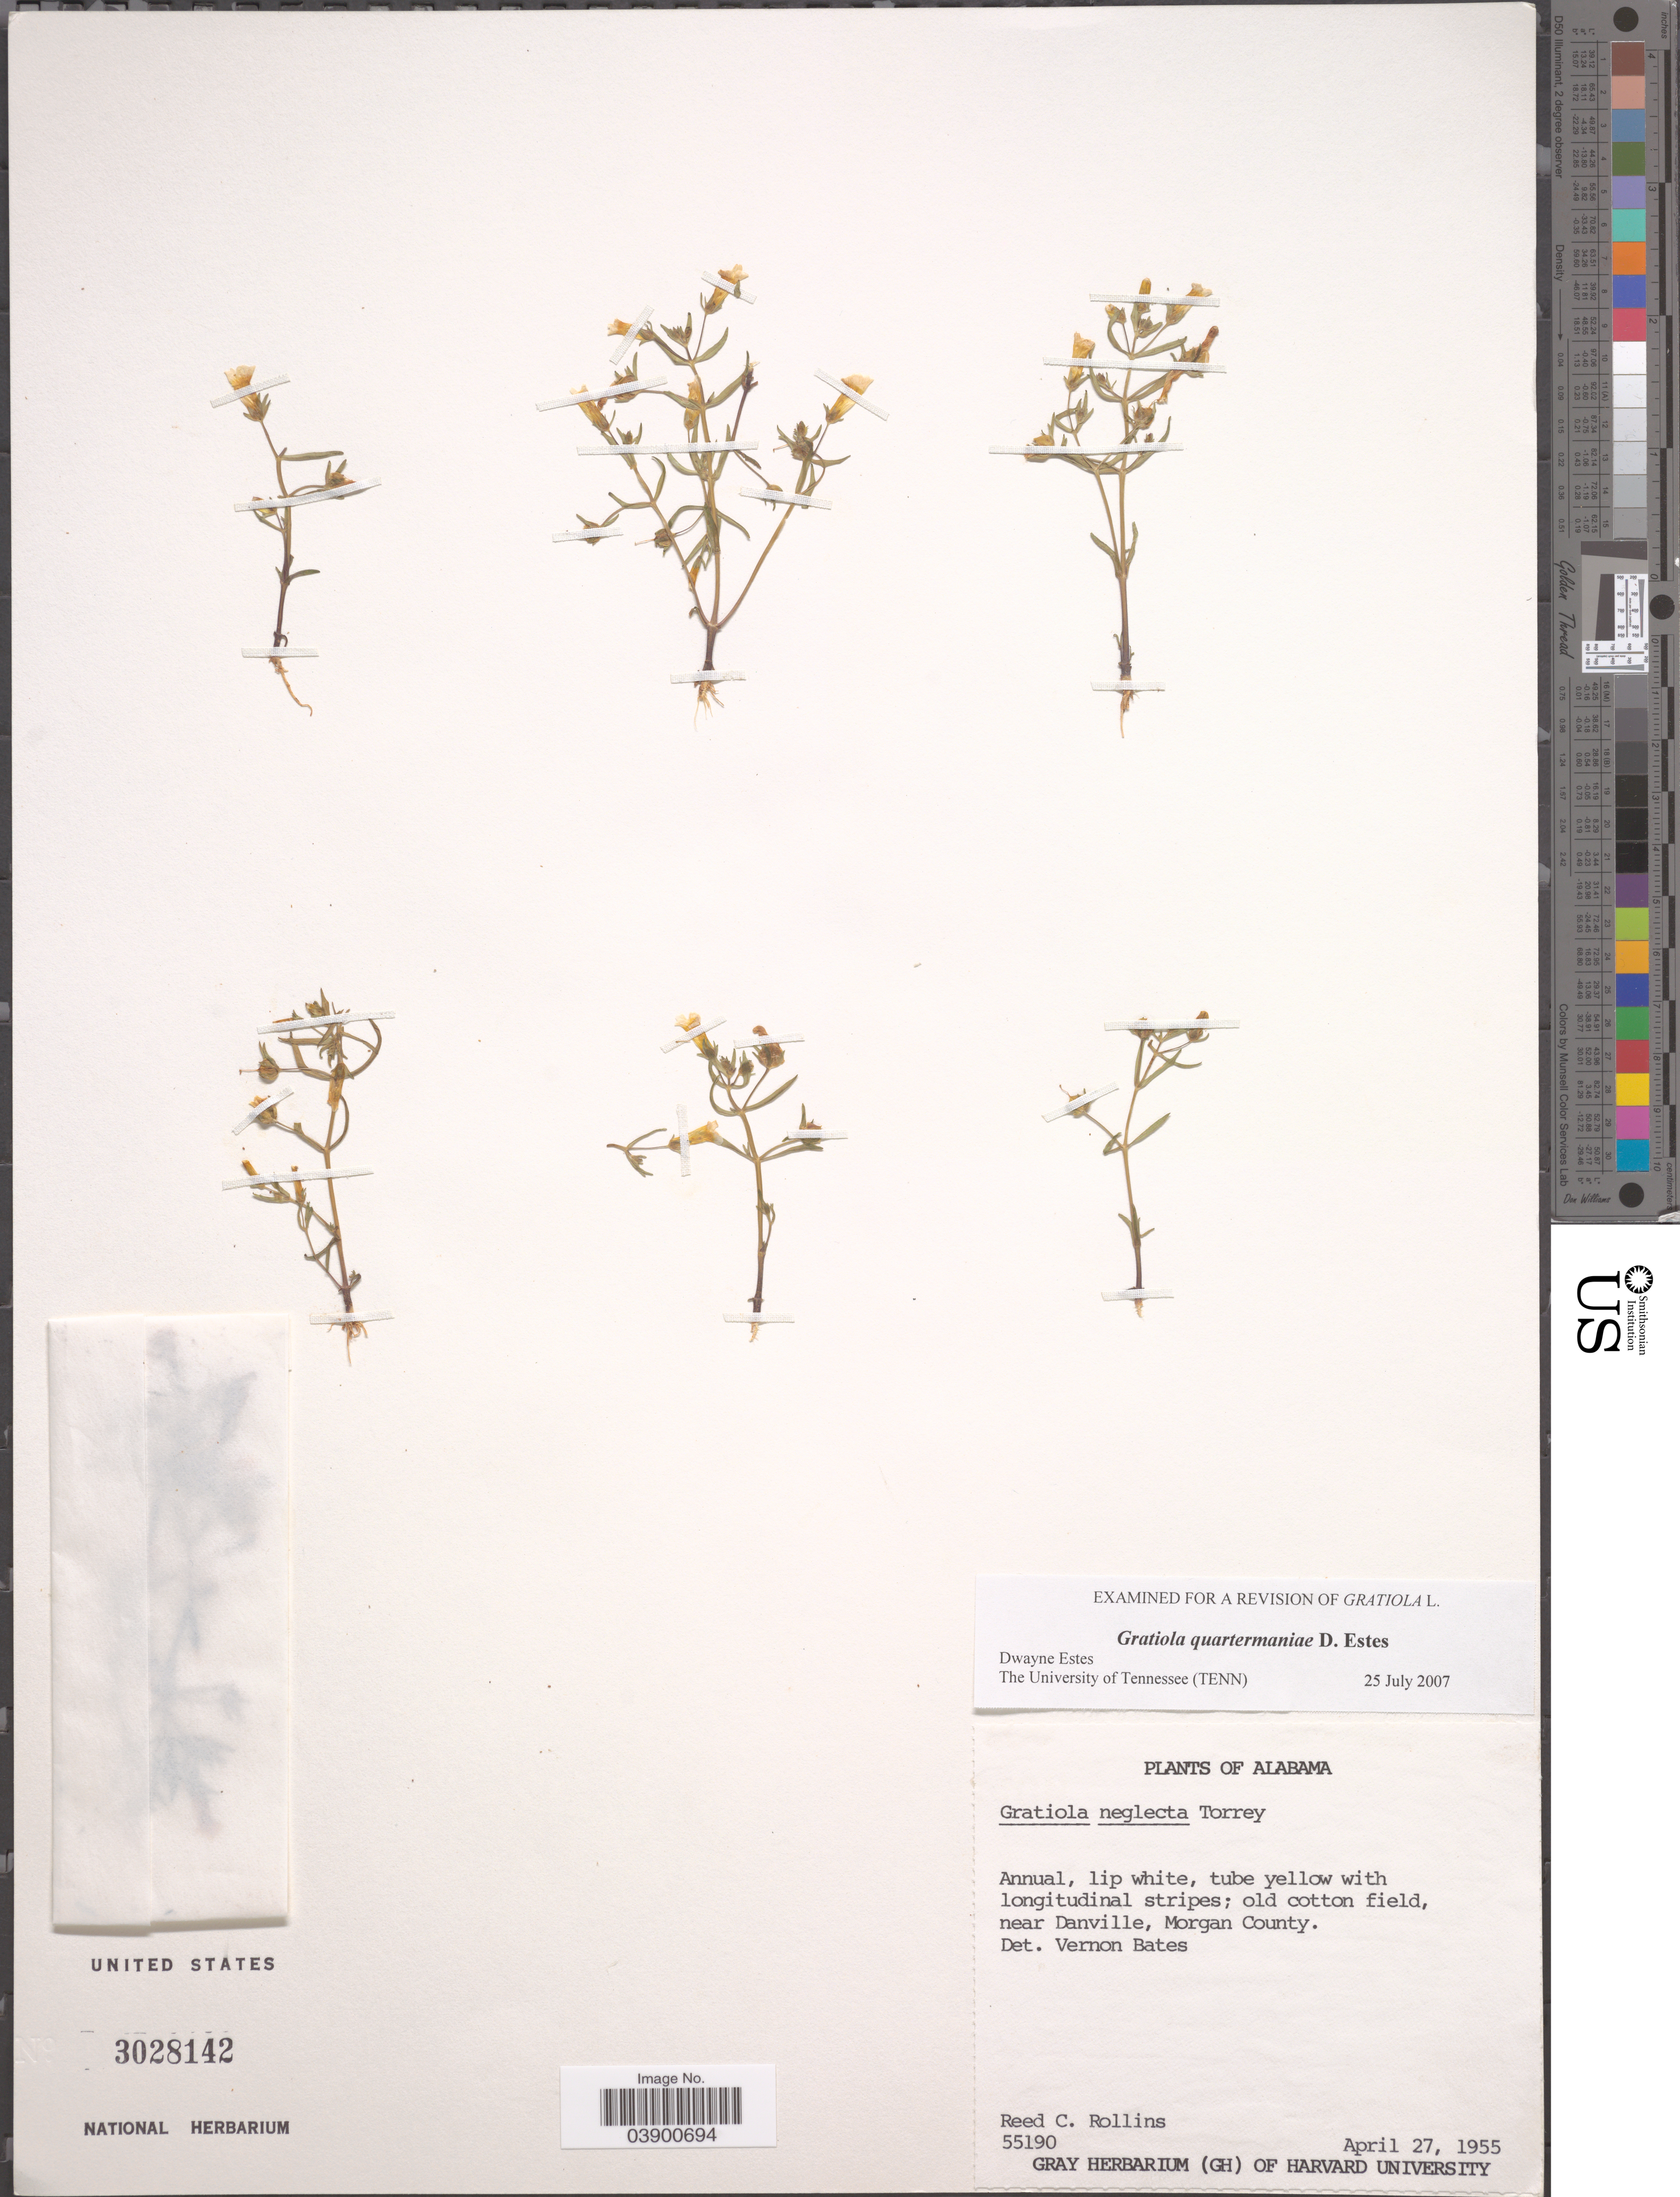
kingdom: Plantae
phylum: Tracheophyta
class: Magnoliopsida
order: Lamiales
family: Plantaginaceae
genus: Gratiola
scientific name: Gratiola quartermaniae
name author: D.Estes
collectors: R. C. Rollins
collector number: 55190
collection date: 1955-04-27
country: United States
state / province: Alabama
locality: Near Danville, Morgan County.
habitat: old cotton field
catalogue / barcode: US 3028142